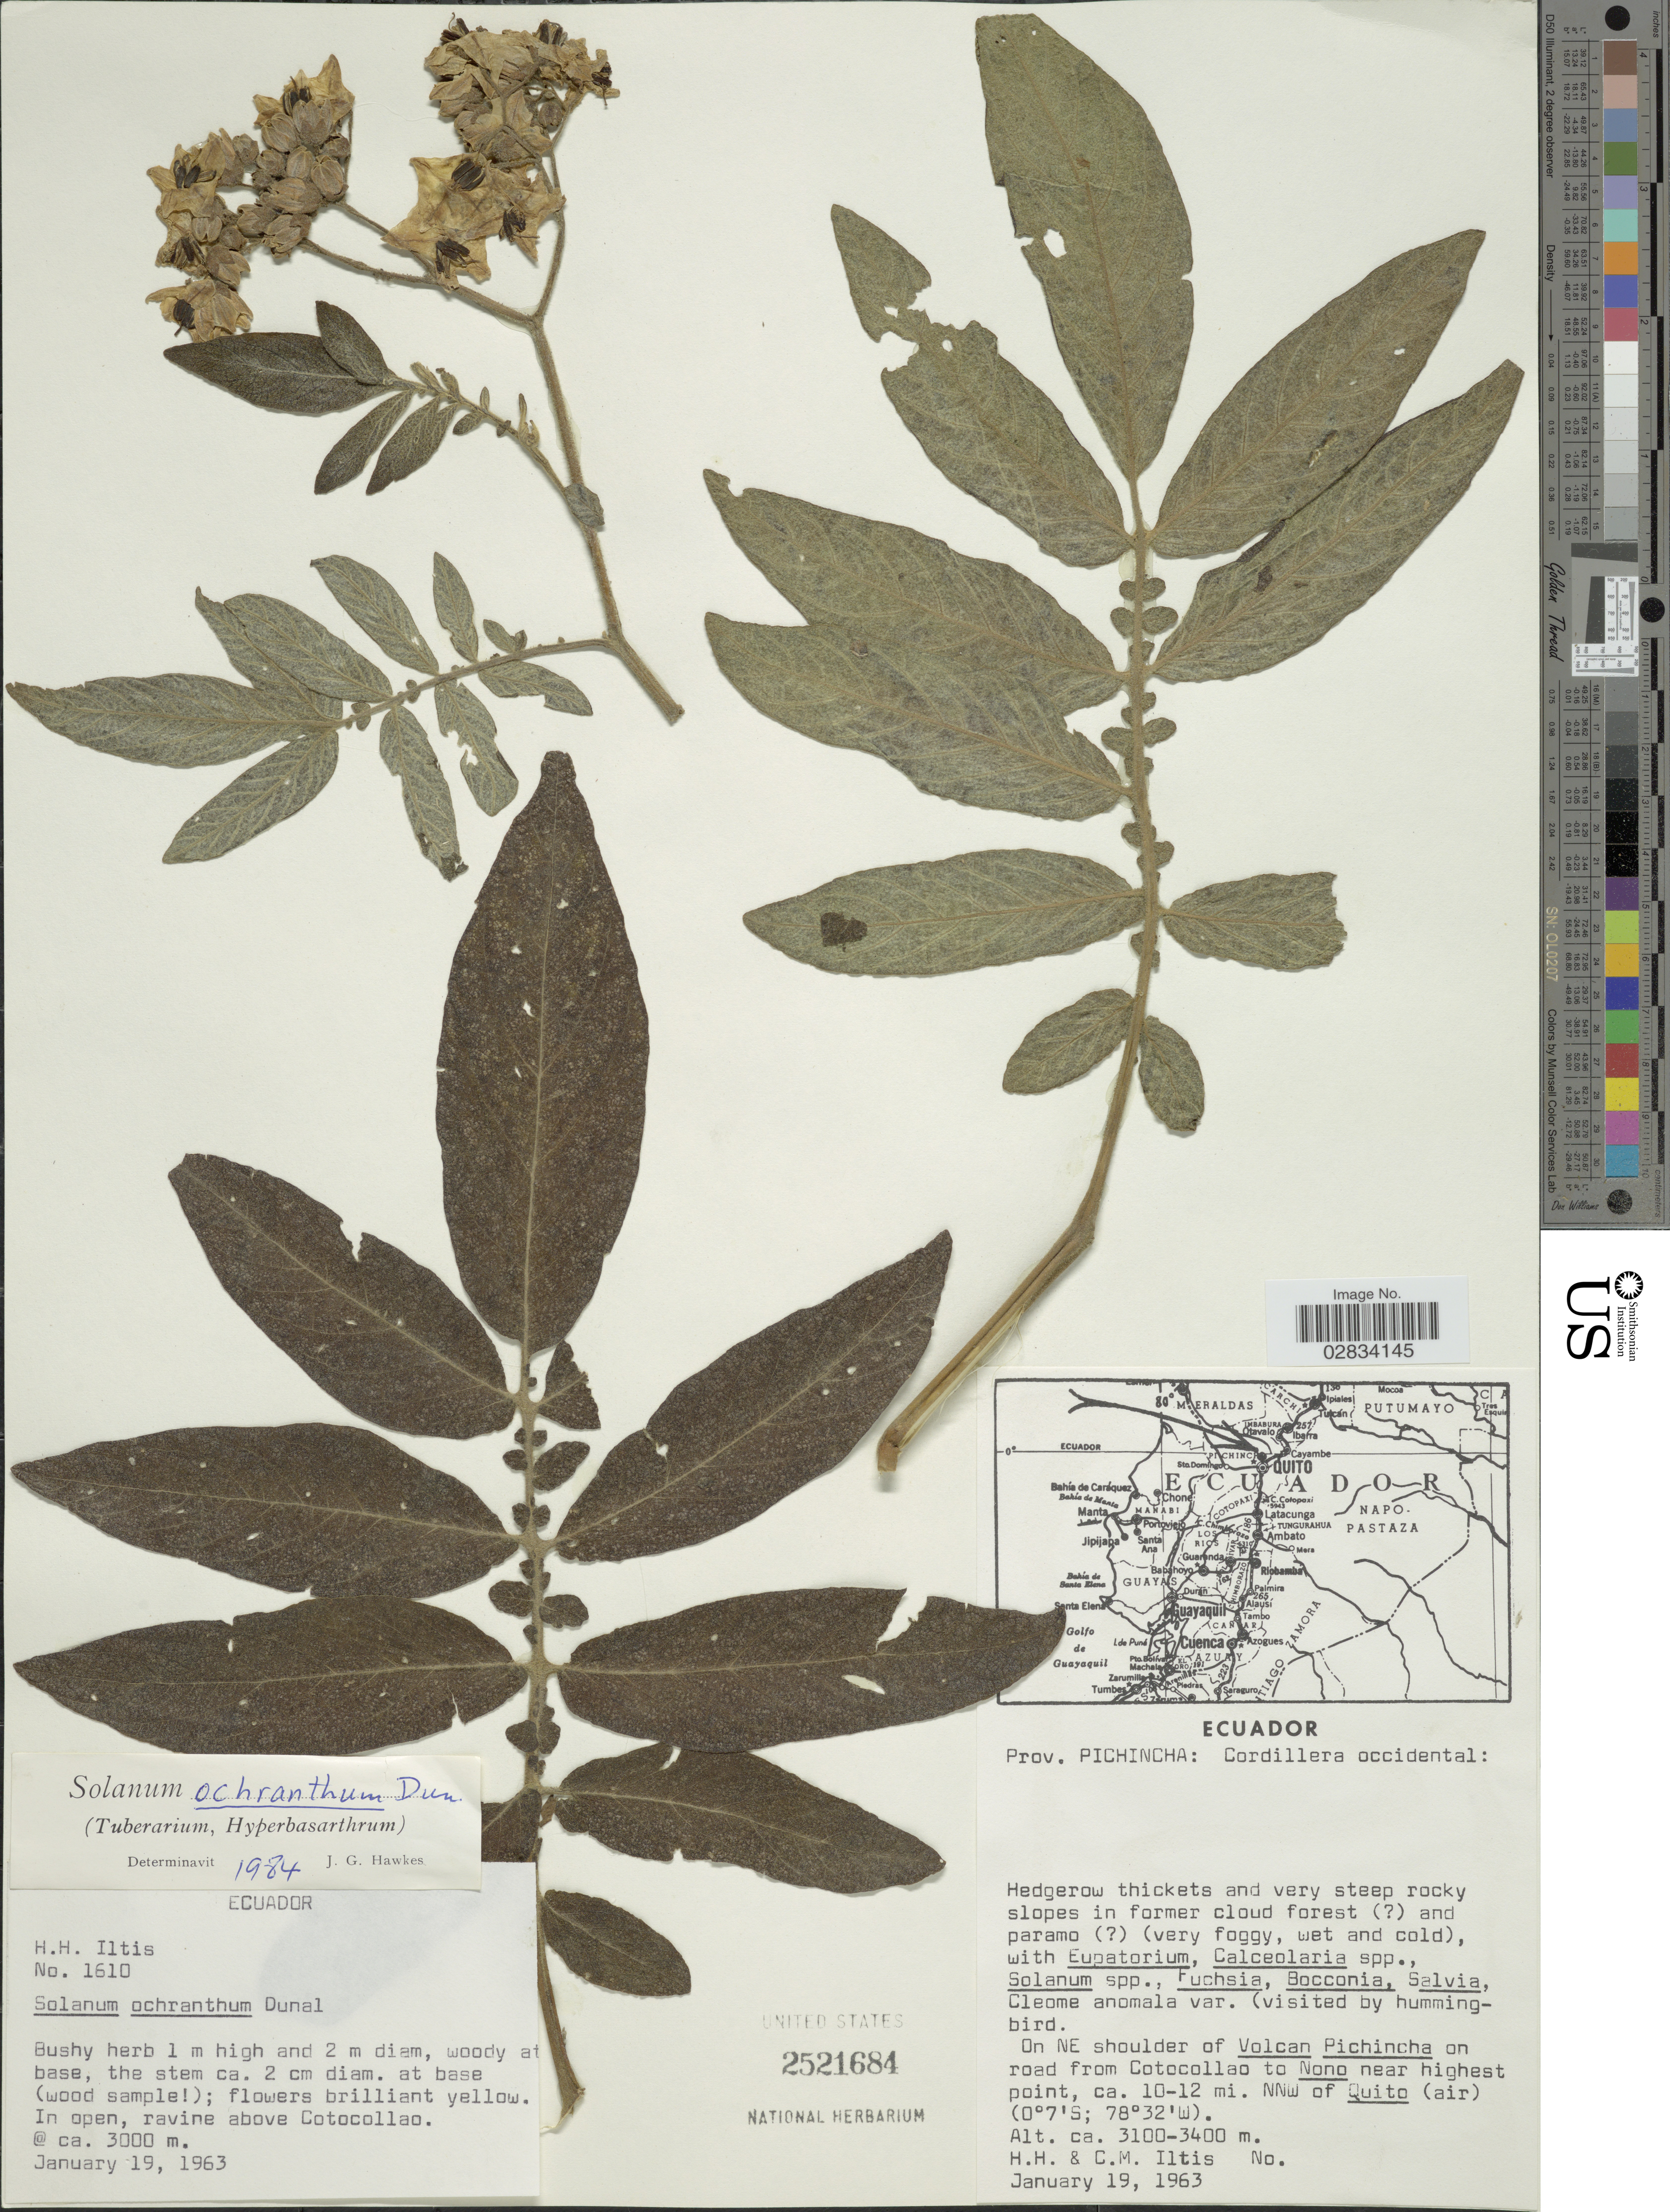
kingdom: Plantae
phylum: Tracheophyta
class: Magnoliopsida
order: Solanales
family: Solanaceae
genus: Solanum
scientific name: Solanum ochranthum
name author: Dunal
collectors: H. H. Iltis & C. M Iltis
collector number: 1610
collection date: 1963-01-19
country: Ecuador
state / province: Pichincha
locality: In open, ravine above Cotocollao, Cordillera occidental, On NE shoulder of Volcan Pichincha on road from Cotocollao to Nono near highest point, ca. 10-12 mi. NNW of Quito (air).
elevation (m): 3100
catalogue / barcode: US 2521684